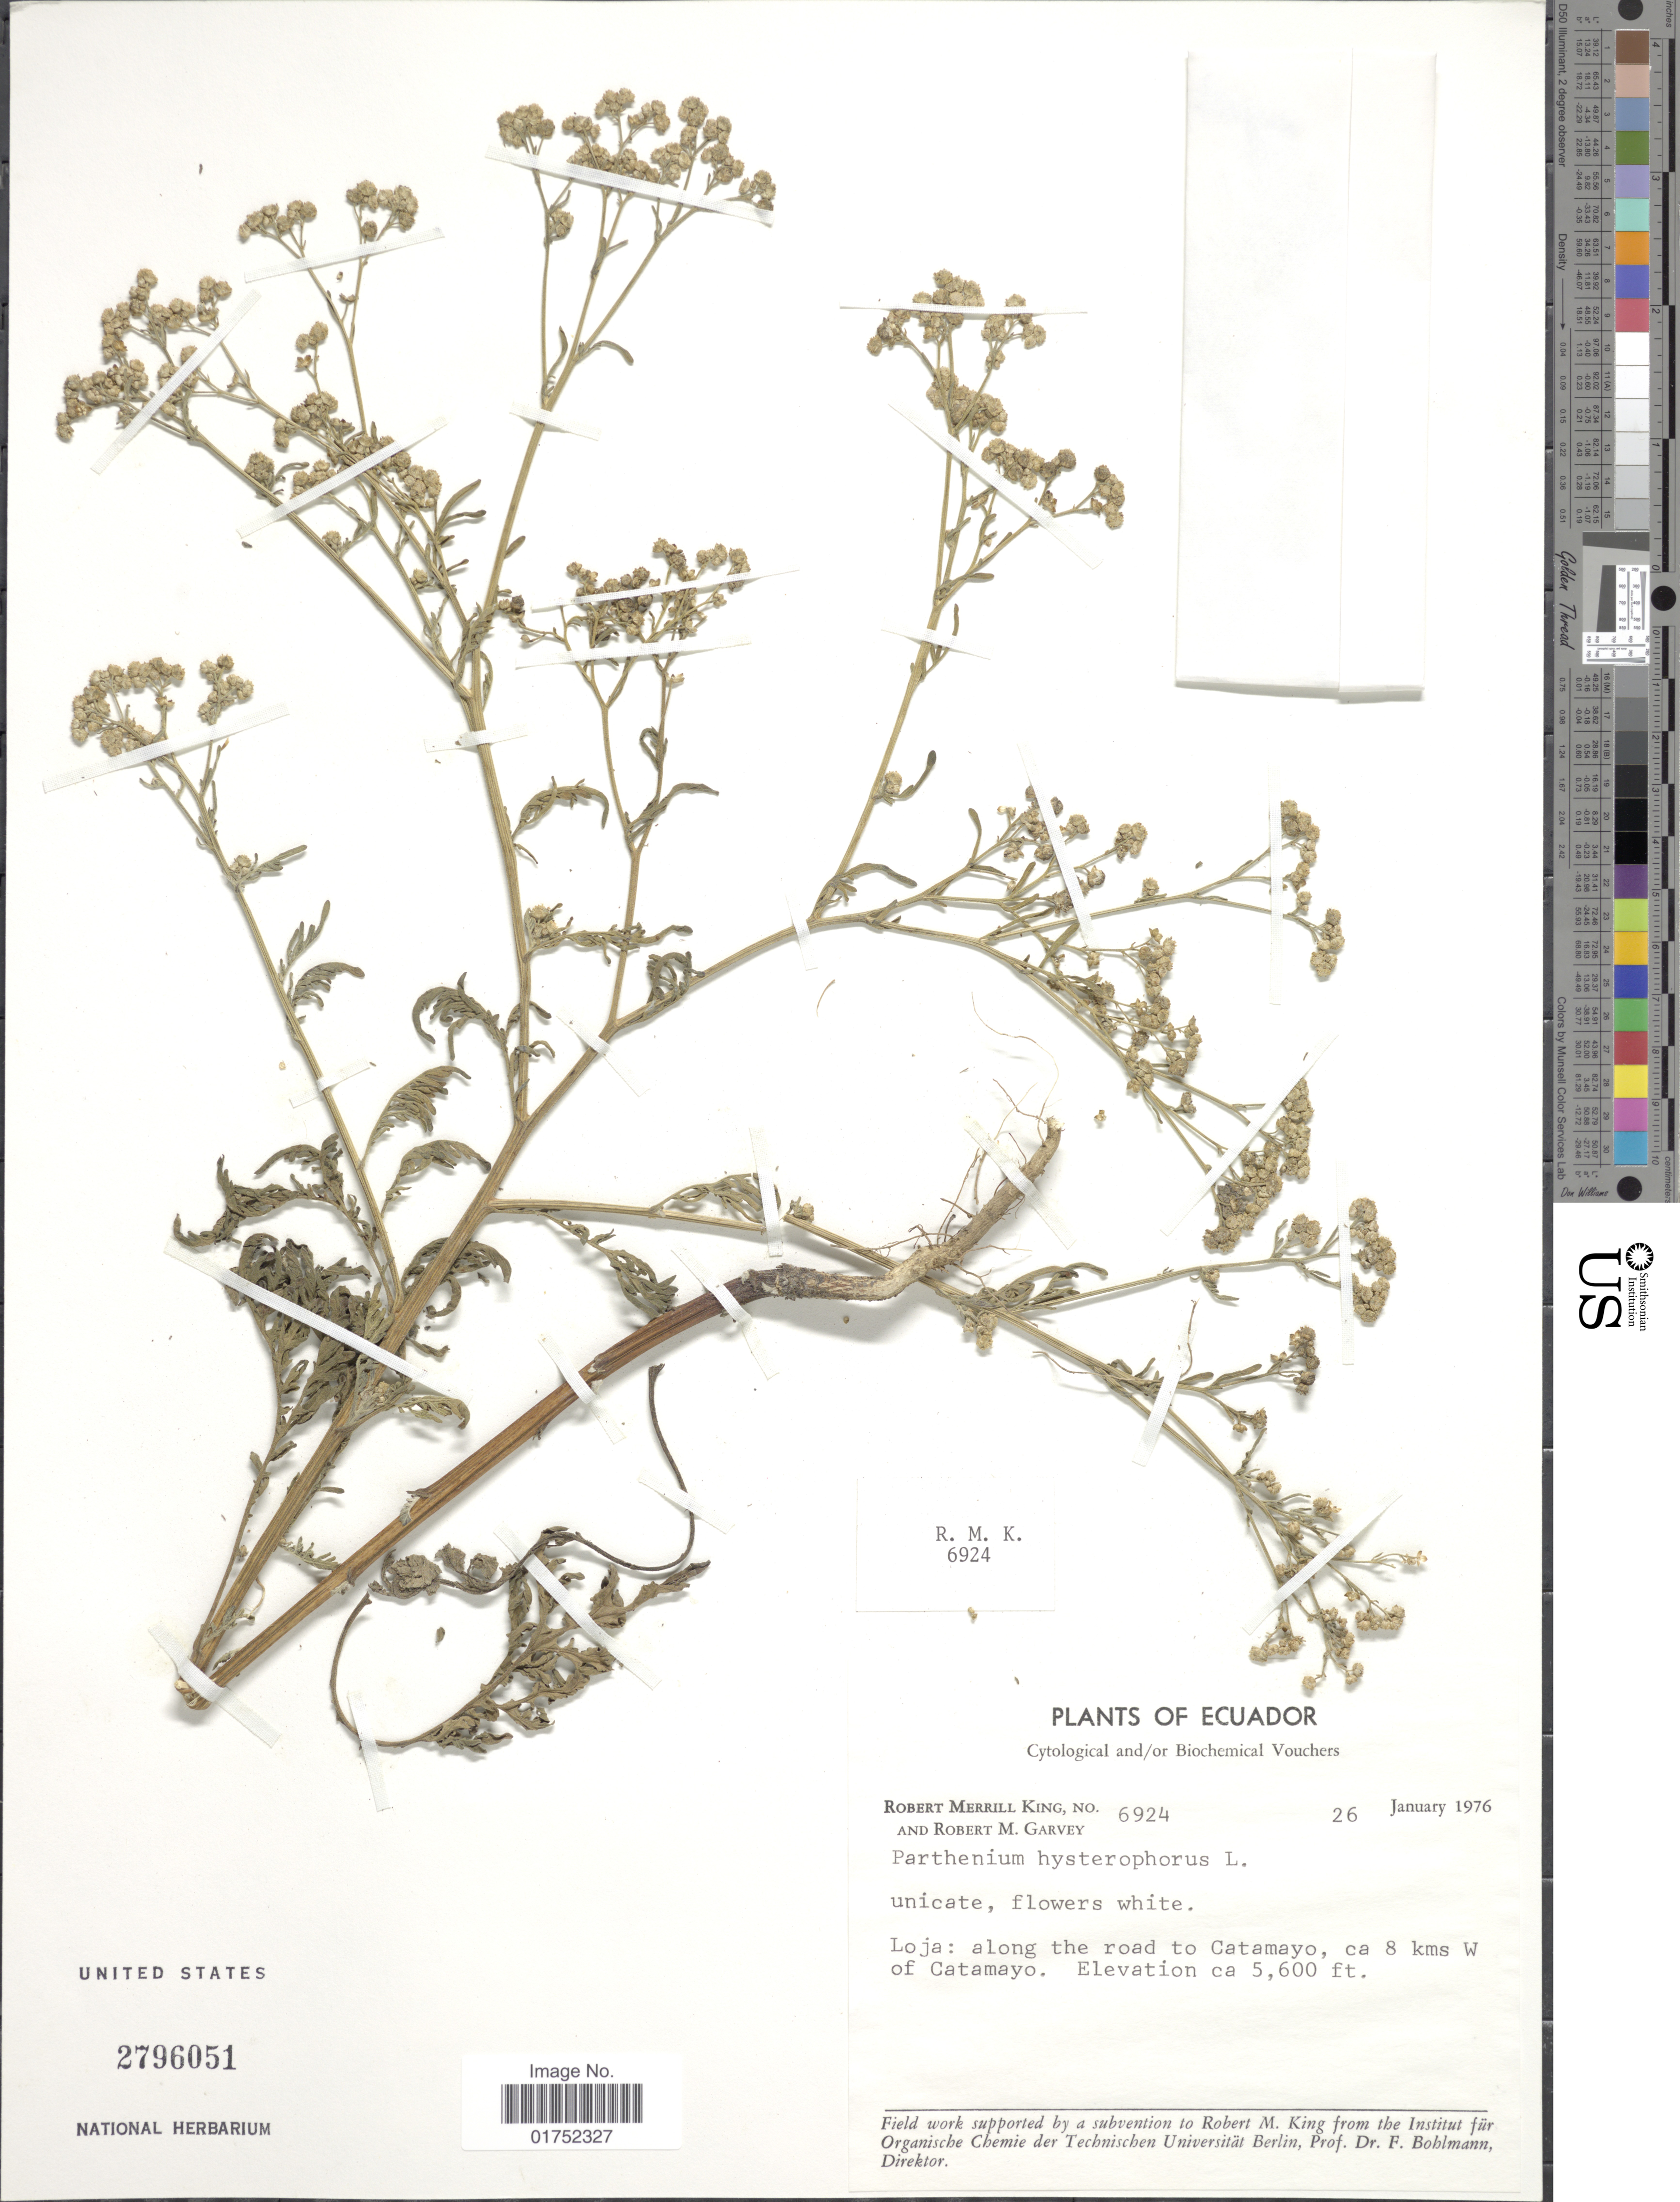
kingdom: Plantae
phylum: Tracheophyta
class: Magnoliopsida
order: Asterales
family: Asteraceae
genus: Parthenium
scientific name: Parthenium hysterophorus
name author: L.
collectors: R. M. King & R. Garvey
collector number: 6924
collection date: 1976-01-26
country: Ecuador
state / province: Loja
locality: Along the road to Catamayo, ca 8 kms W of Catamayo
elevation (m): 1707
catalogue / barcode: US 2796051